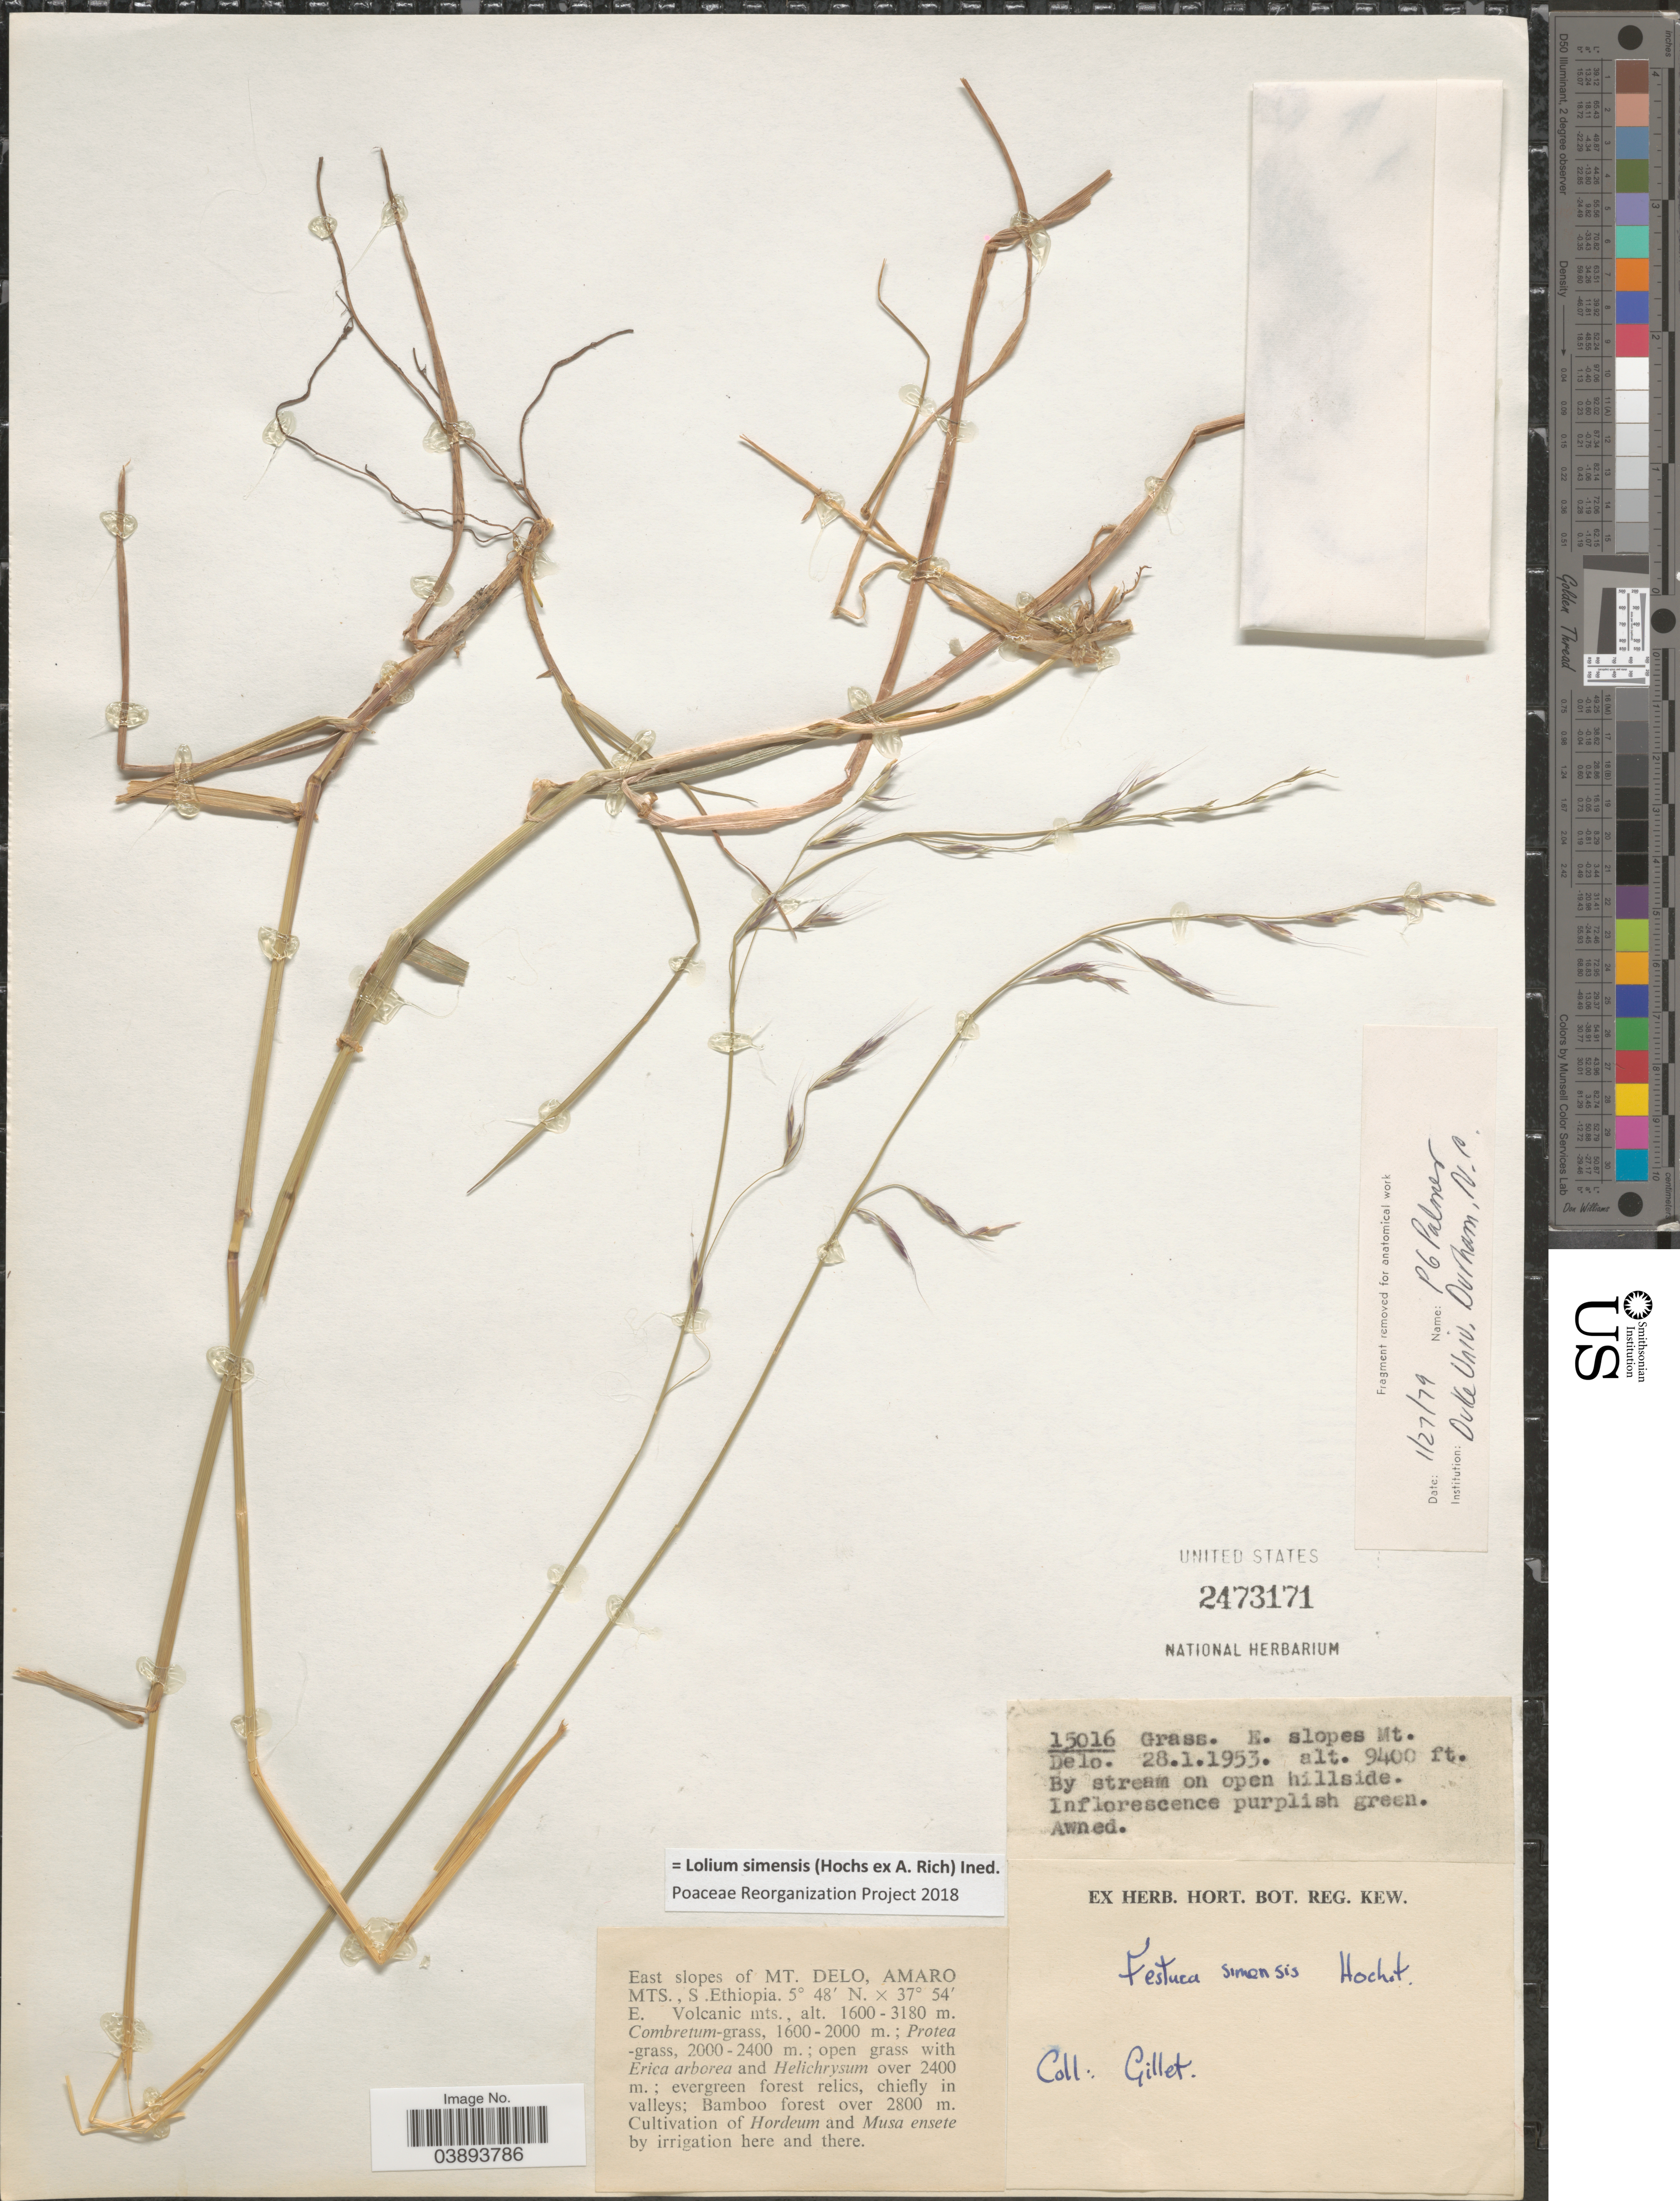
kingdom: Plantae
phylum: Tracheophyta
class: Liliopsida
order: Poales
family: Poaceae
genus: Lolium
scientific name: Lolium simensis ined.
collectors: Gillet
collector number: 15016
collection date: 1953-01-28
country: Ethiopia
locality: East slopes of Mt. Delo, Amaro Mts., S. Ethiopia. Volcanic mts.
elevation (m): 1600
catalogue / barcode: US 2473171